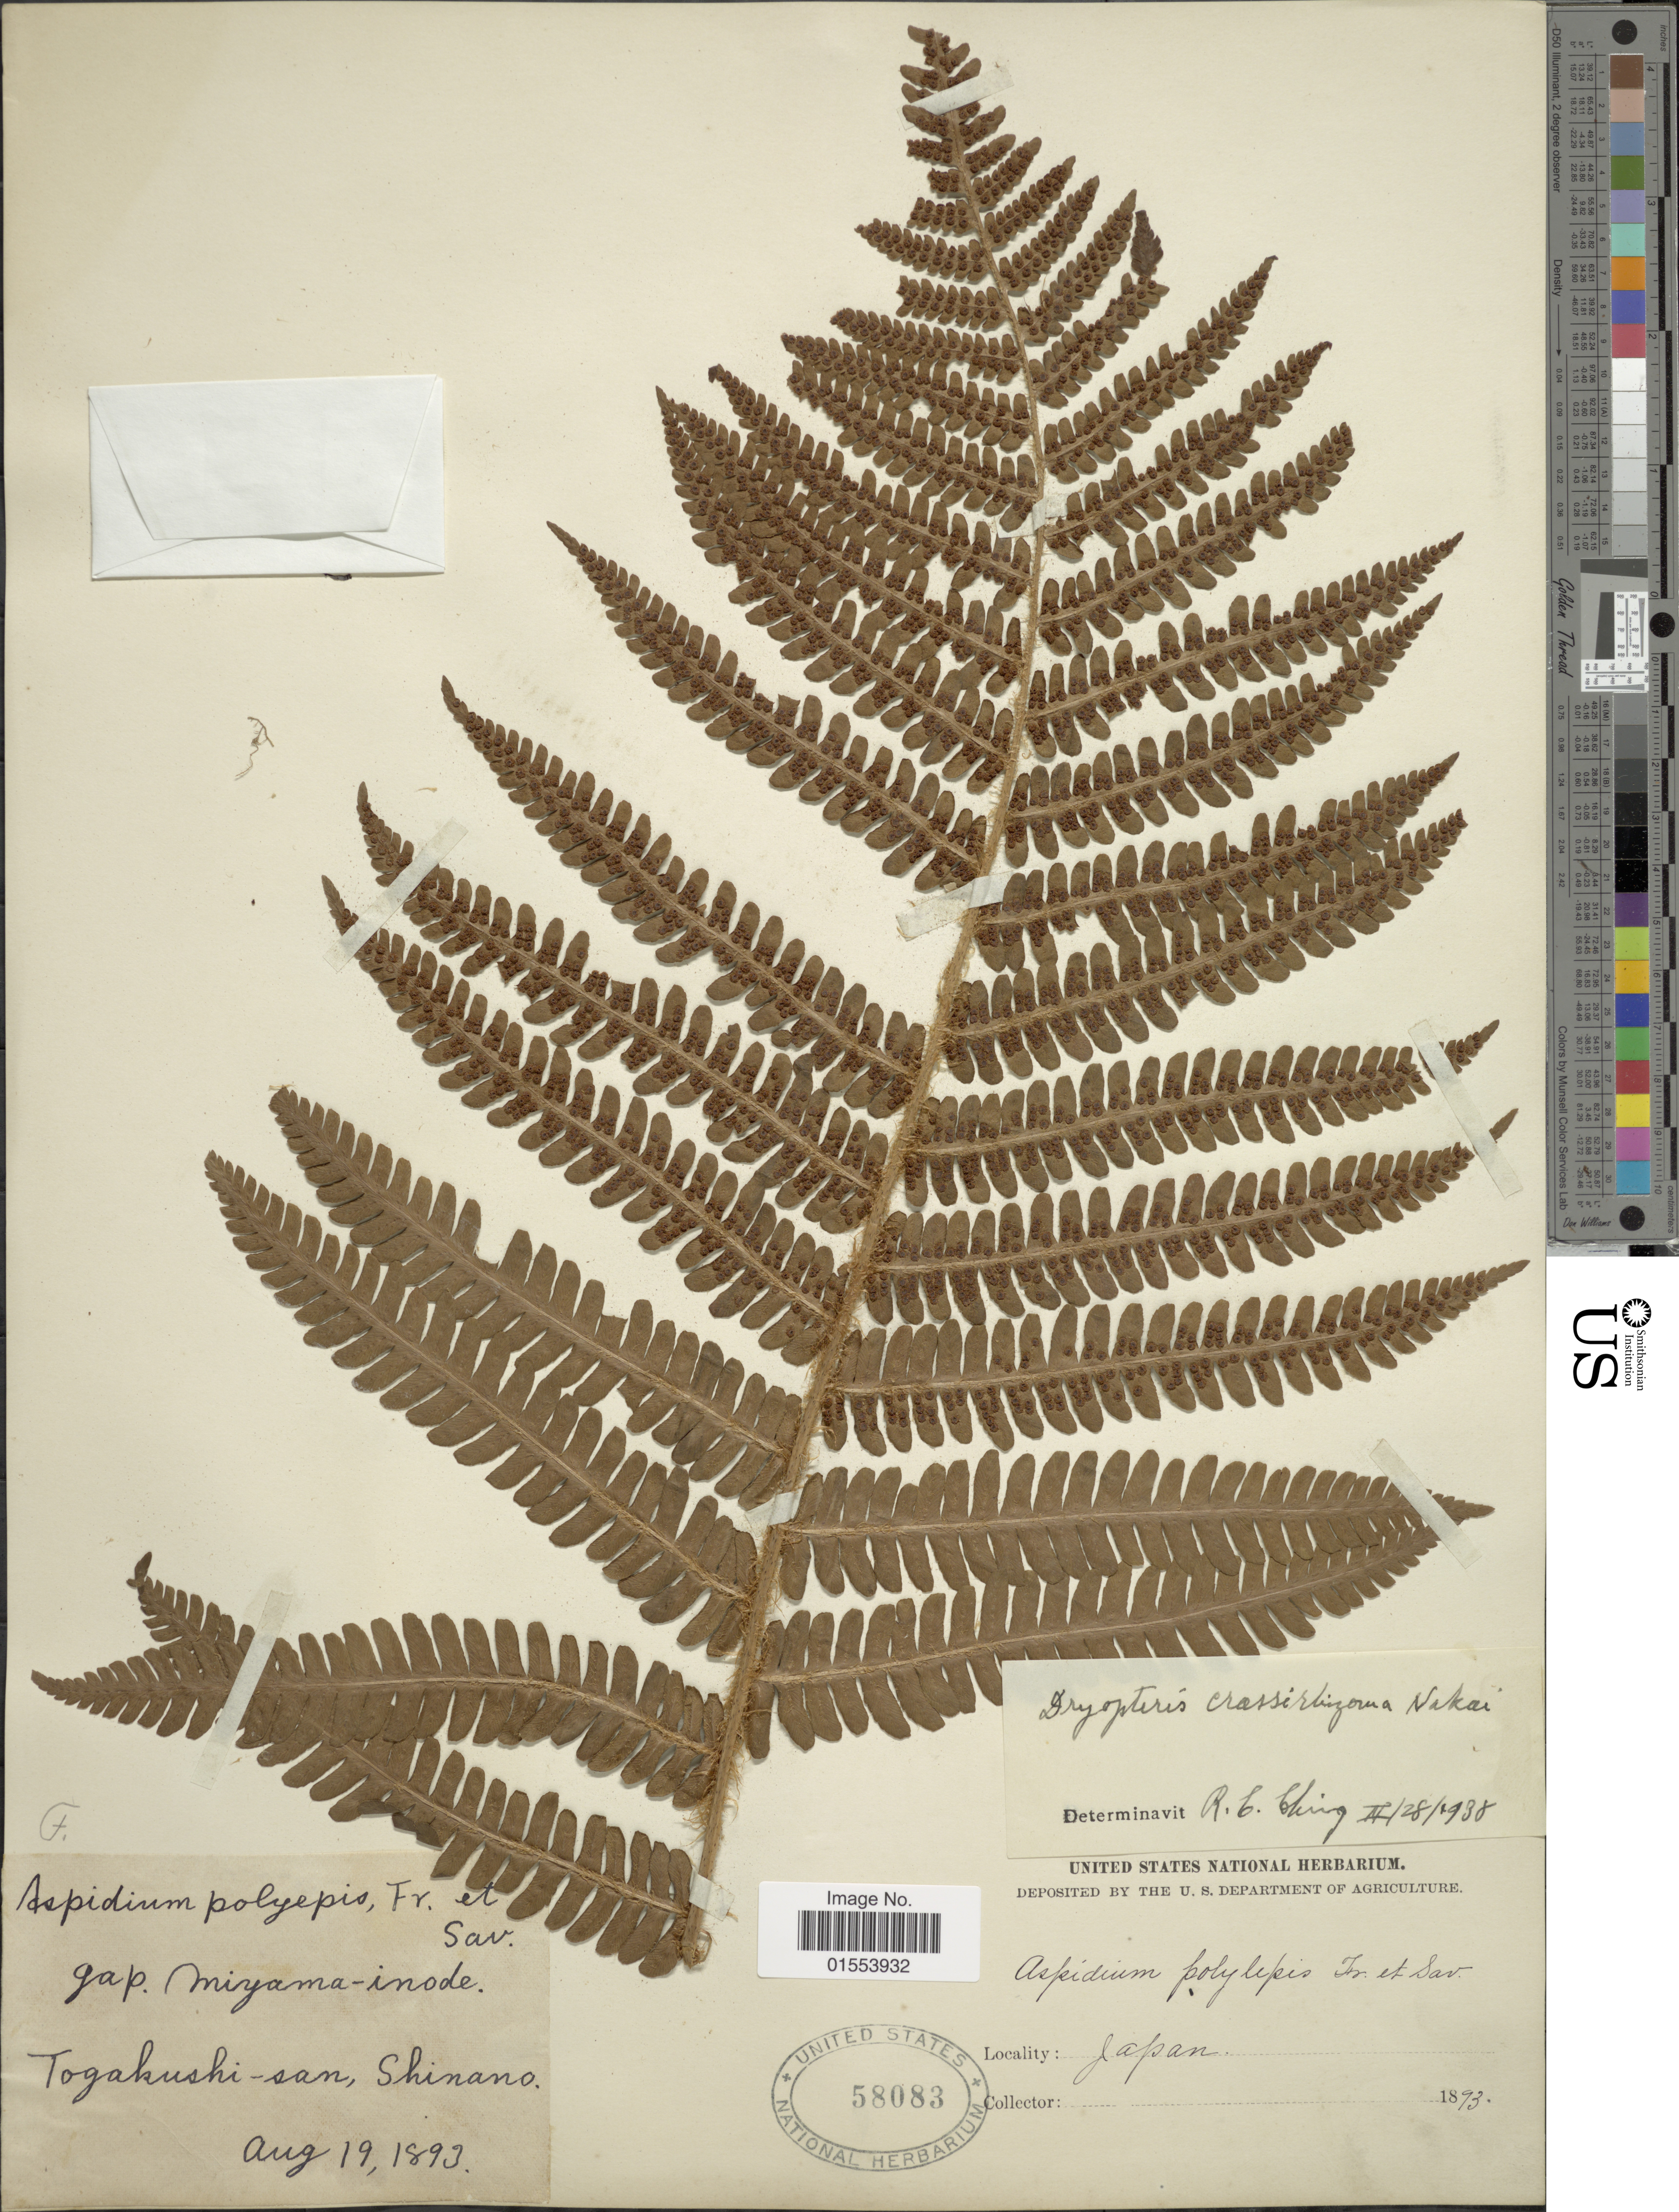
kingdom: Plantae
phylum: Tracheophyta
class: Polypodiopsida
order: Polypodiales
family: Dryopteridaceae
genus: Dryopteris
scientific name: Dryopteris crassirhizoma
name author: Nakai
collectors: ex herb. United States National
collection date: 1893-08-19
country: Japan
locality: Japan, Togakushi-san, Shinano.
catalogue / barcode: US 58083